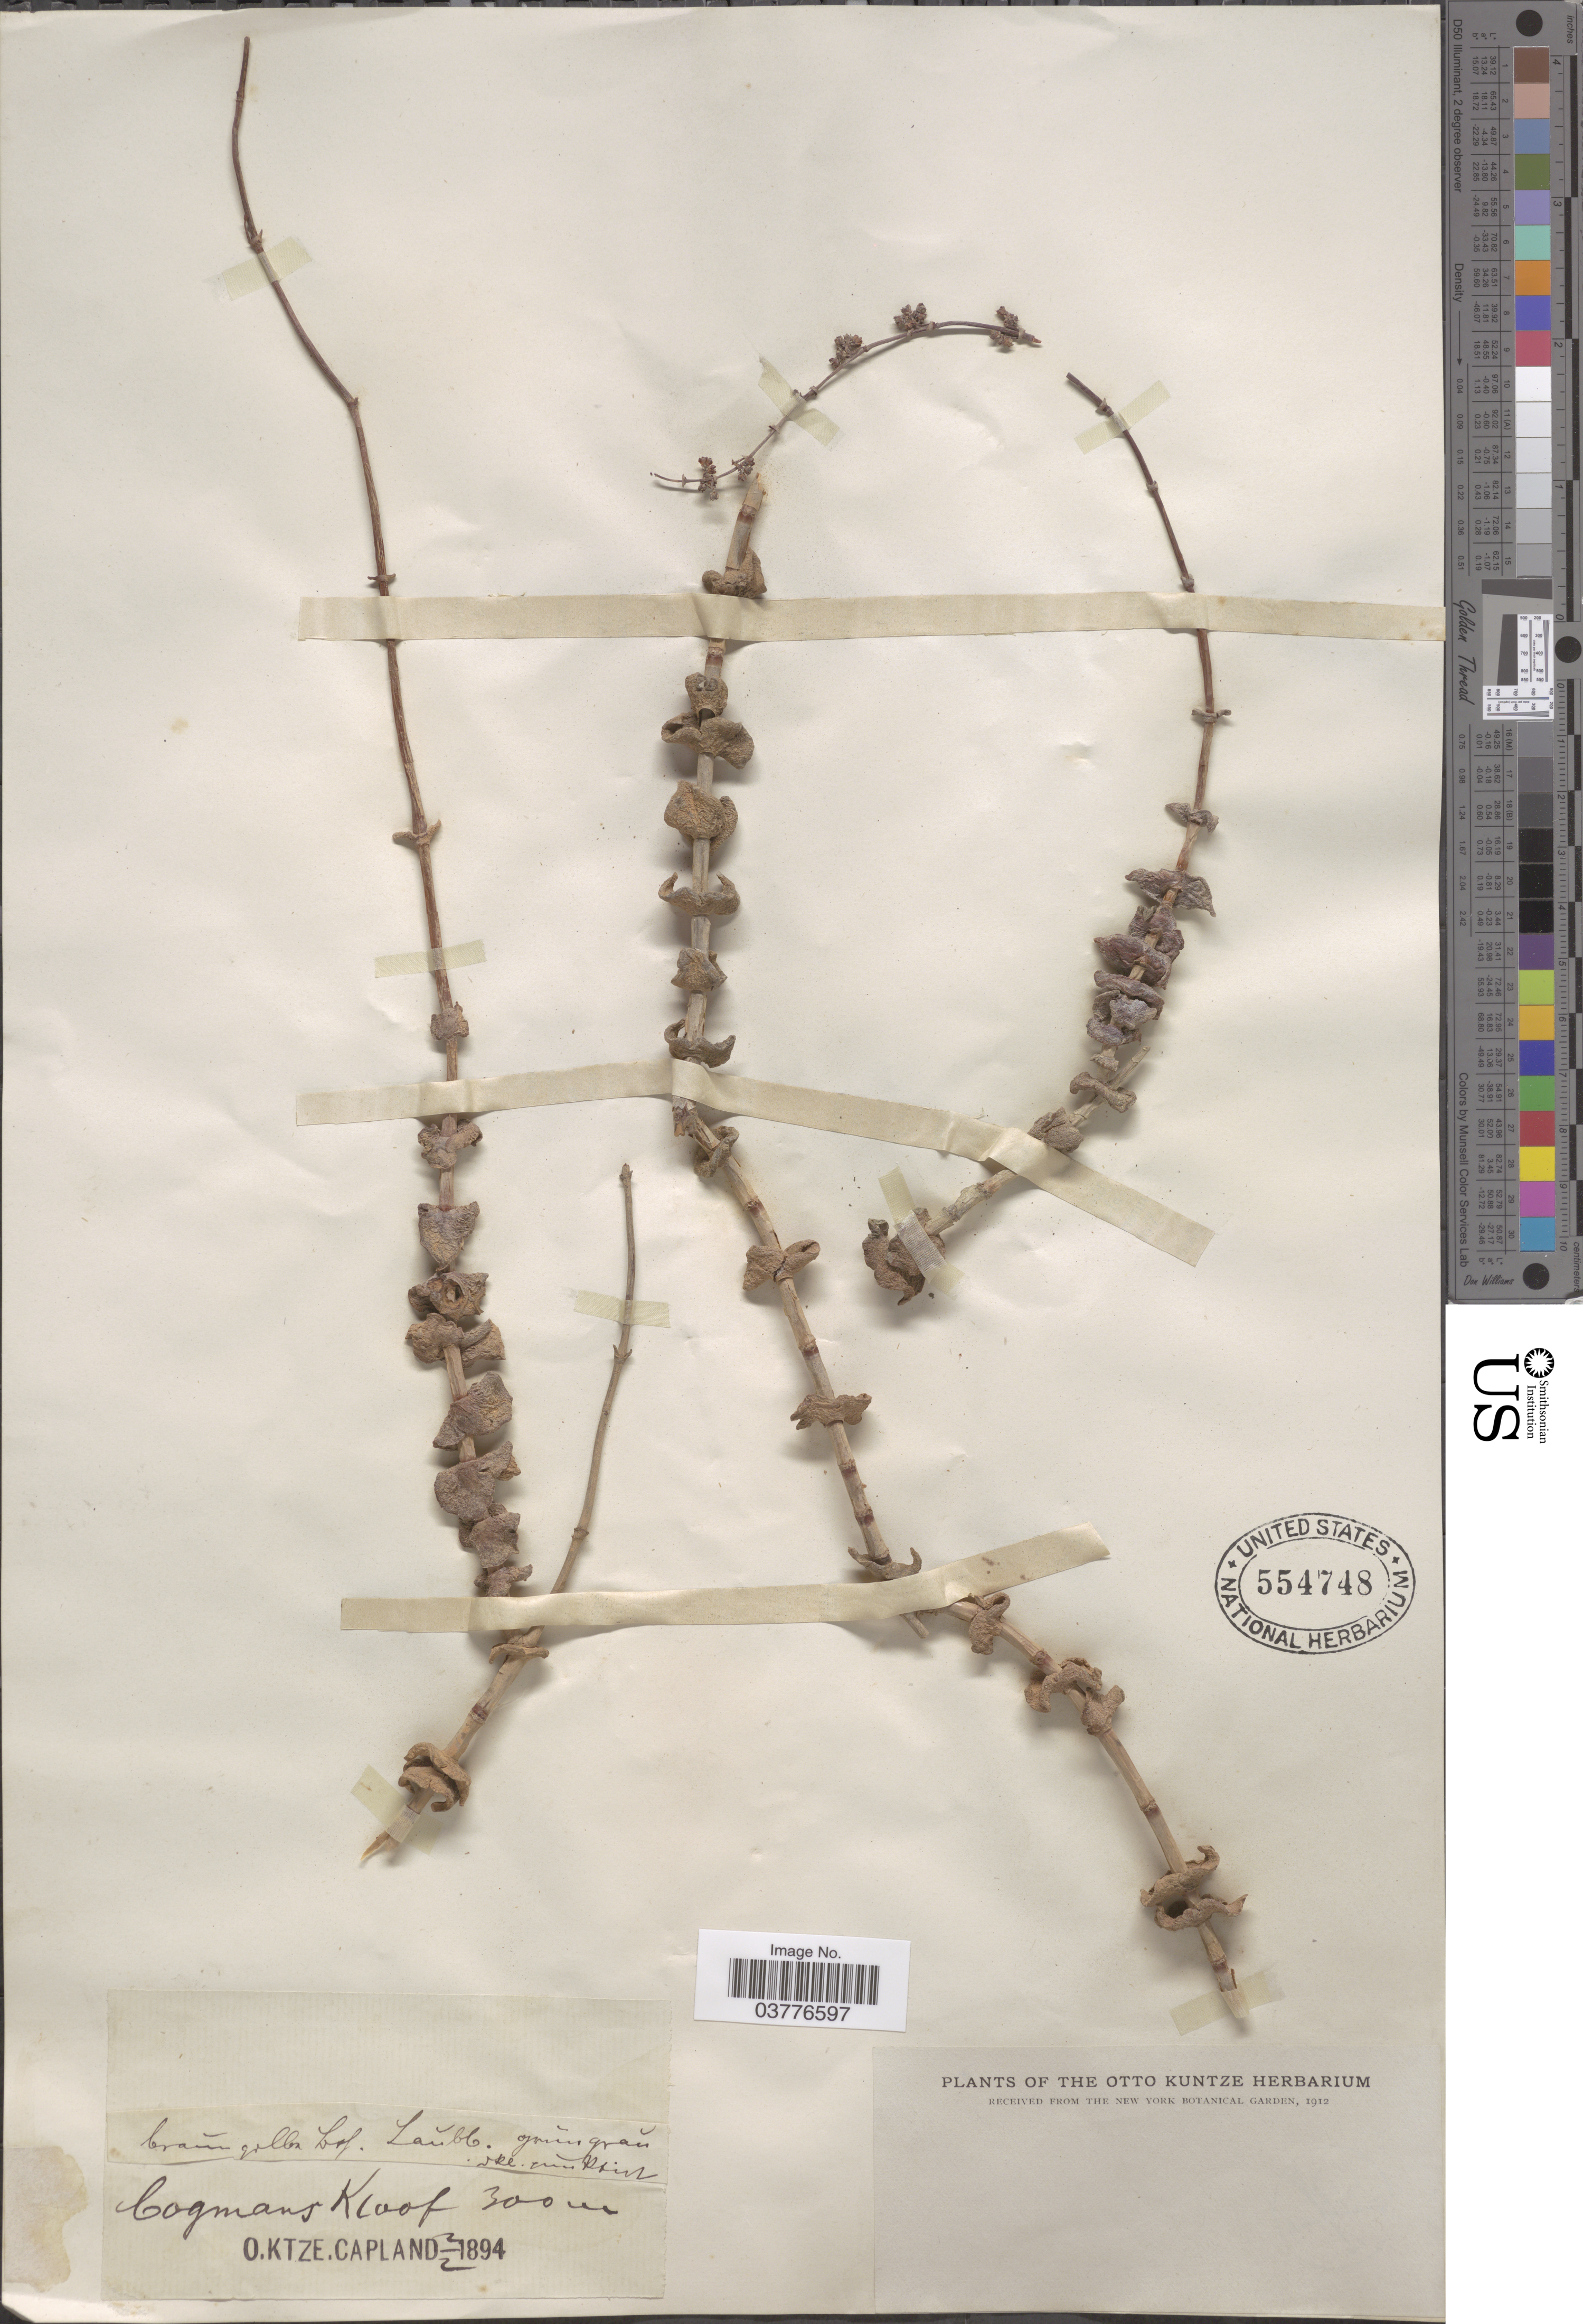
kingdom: Plantae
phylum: Tracheophyta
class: Magnoliopsida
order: Saxifragales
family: Crassulaceae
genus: Crassula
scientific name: Crassula sp.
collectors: C.E.O. Kuntze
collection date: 1894-02-02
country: South Africa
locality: Cogmans Kloof. Capland.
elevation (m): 300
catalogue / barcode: US 554748